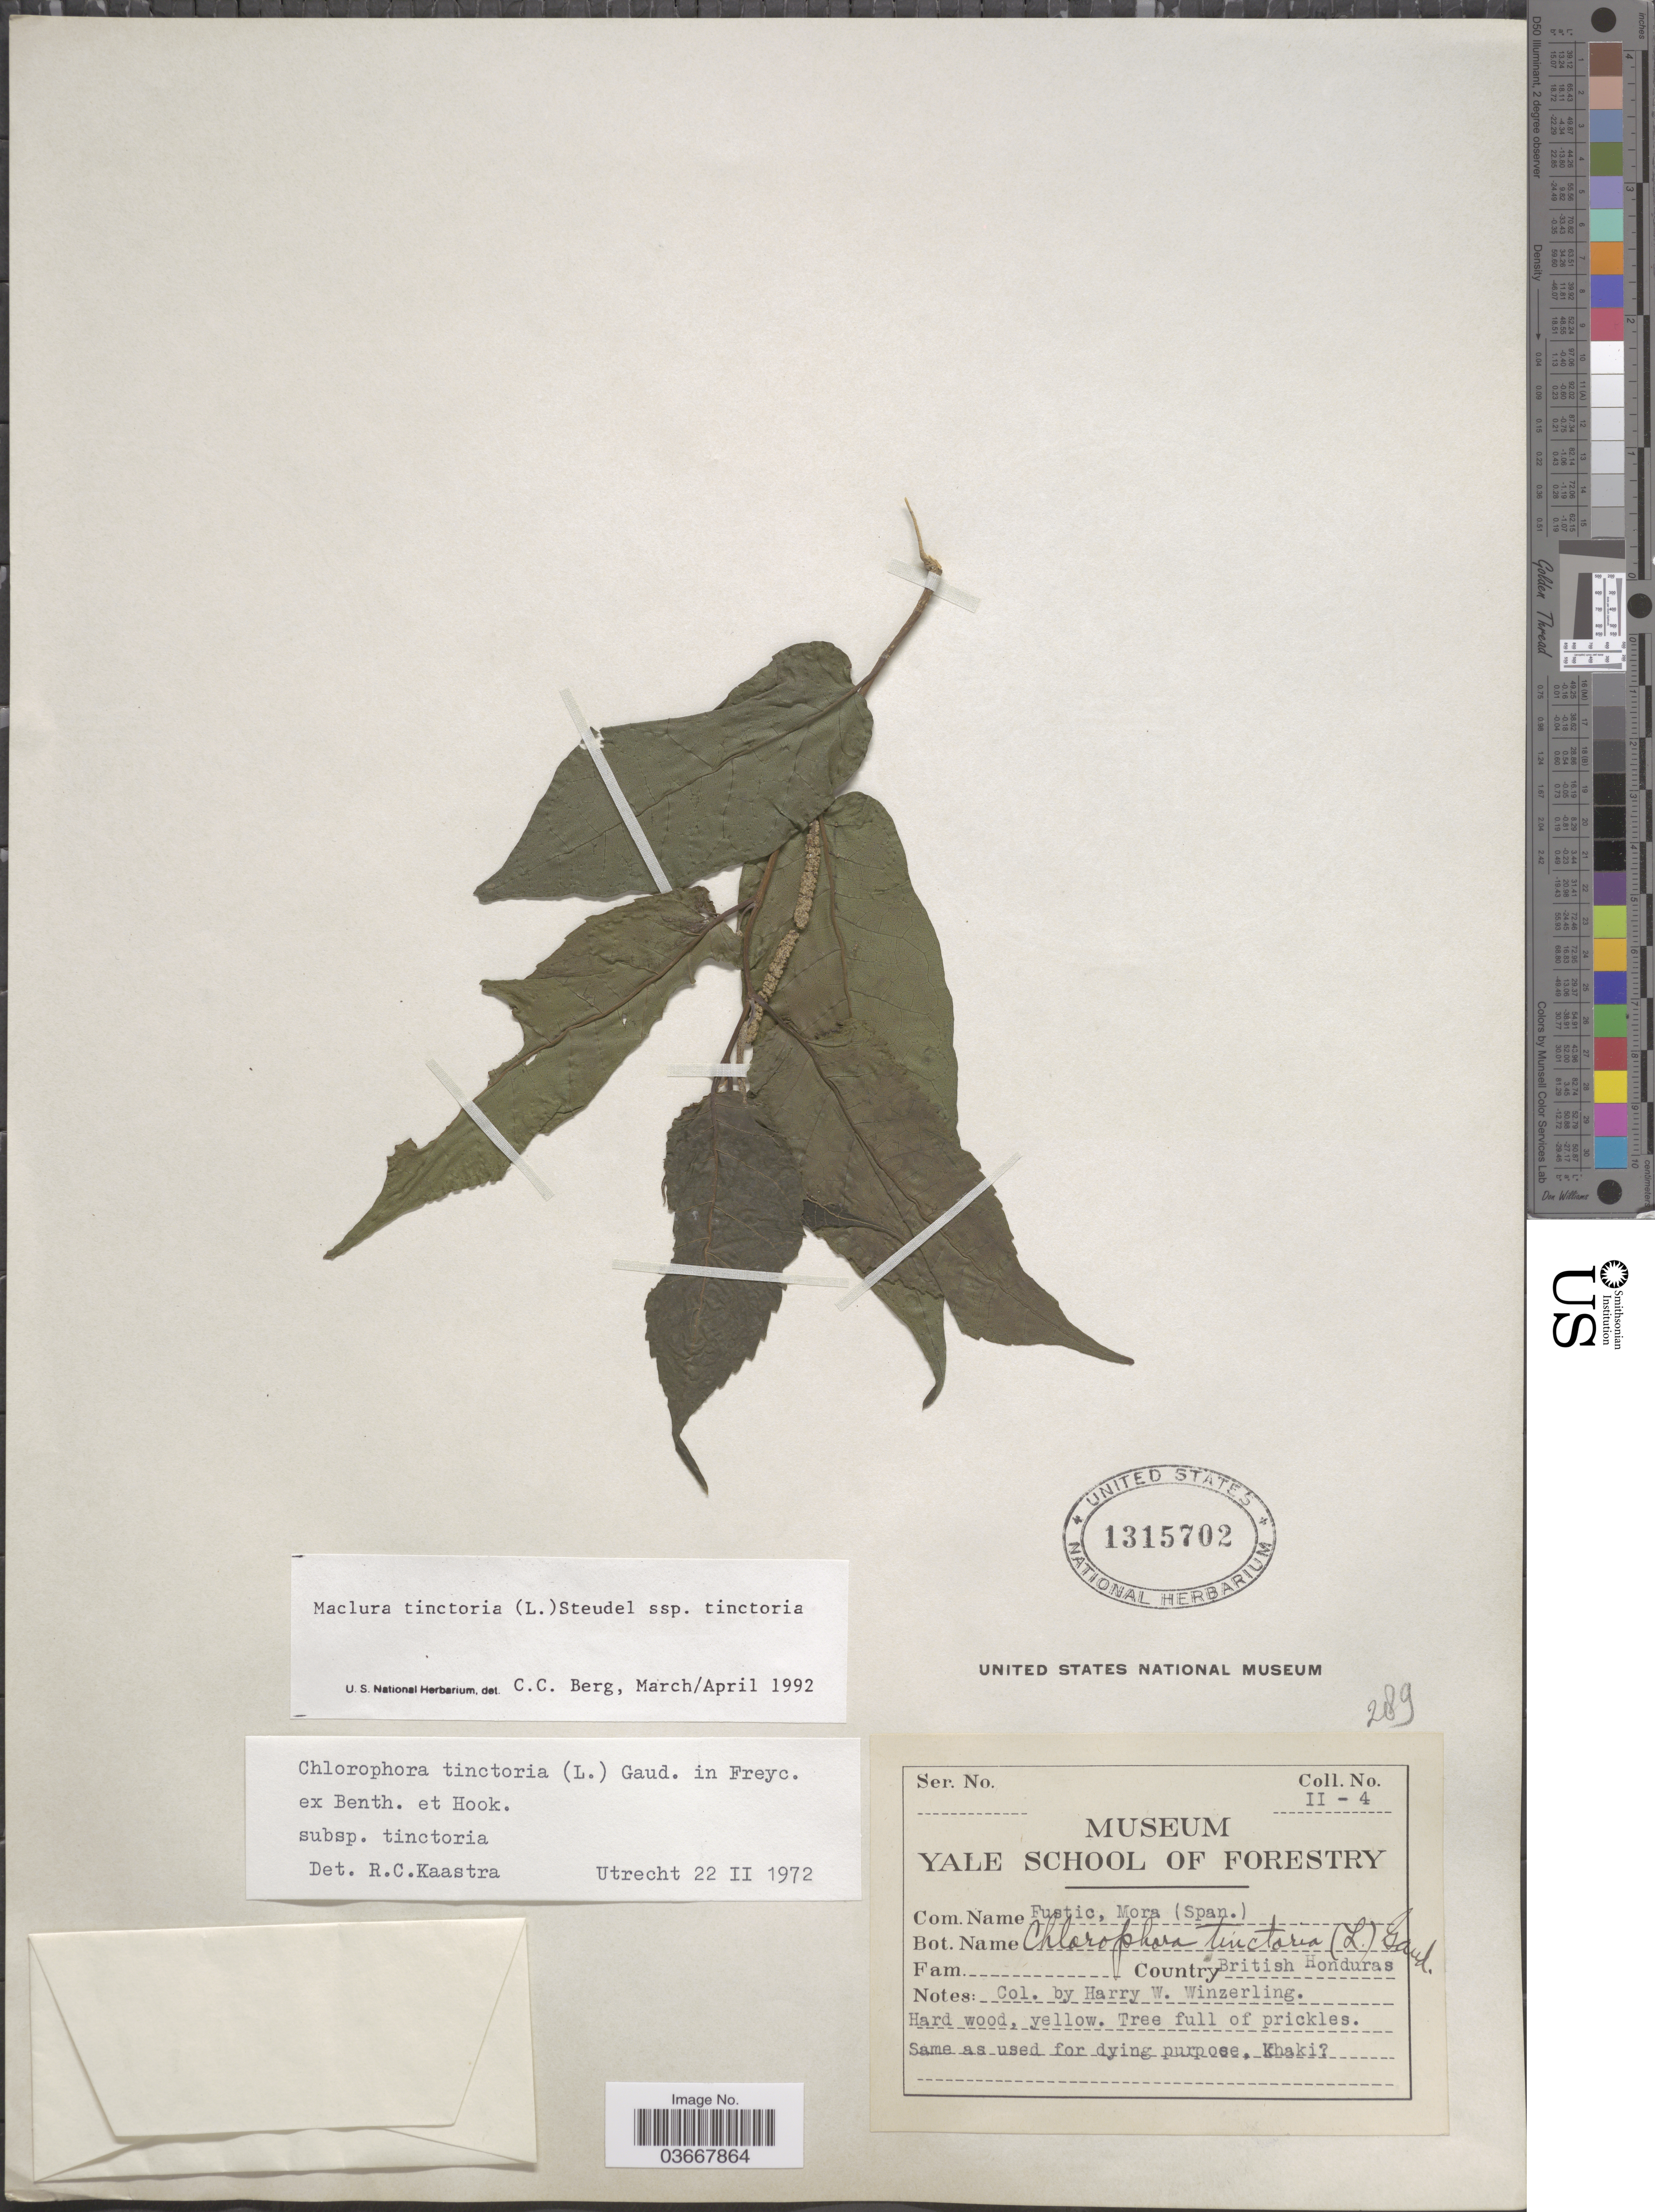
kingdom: Plantae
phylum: Tracheophyta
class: Magnoliopsida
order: Rosales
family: Moraceae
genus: Maclura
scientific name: Maclura tinctoria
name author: (L.) D. Don ex Steud.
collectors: H. Winzerling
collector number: II-4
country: Belize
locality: British Honduras.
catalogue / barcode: US 1315702